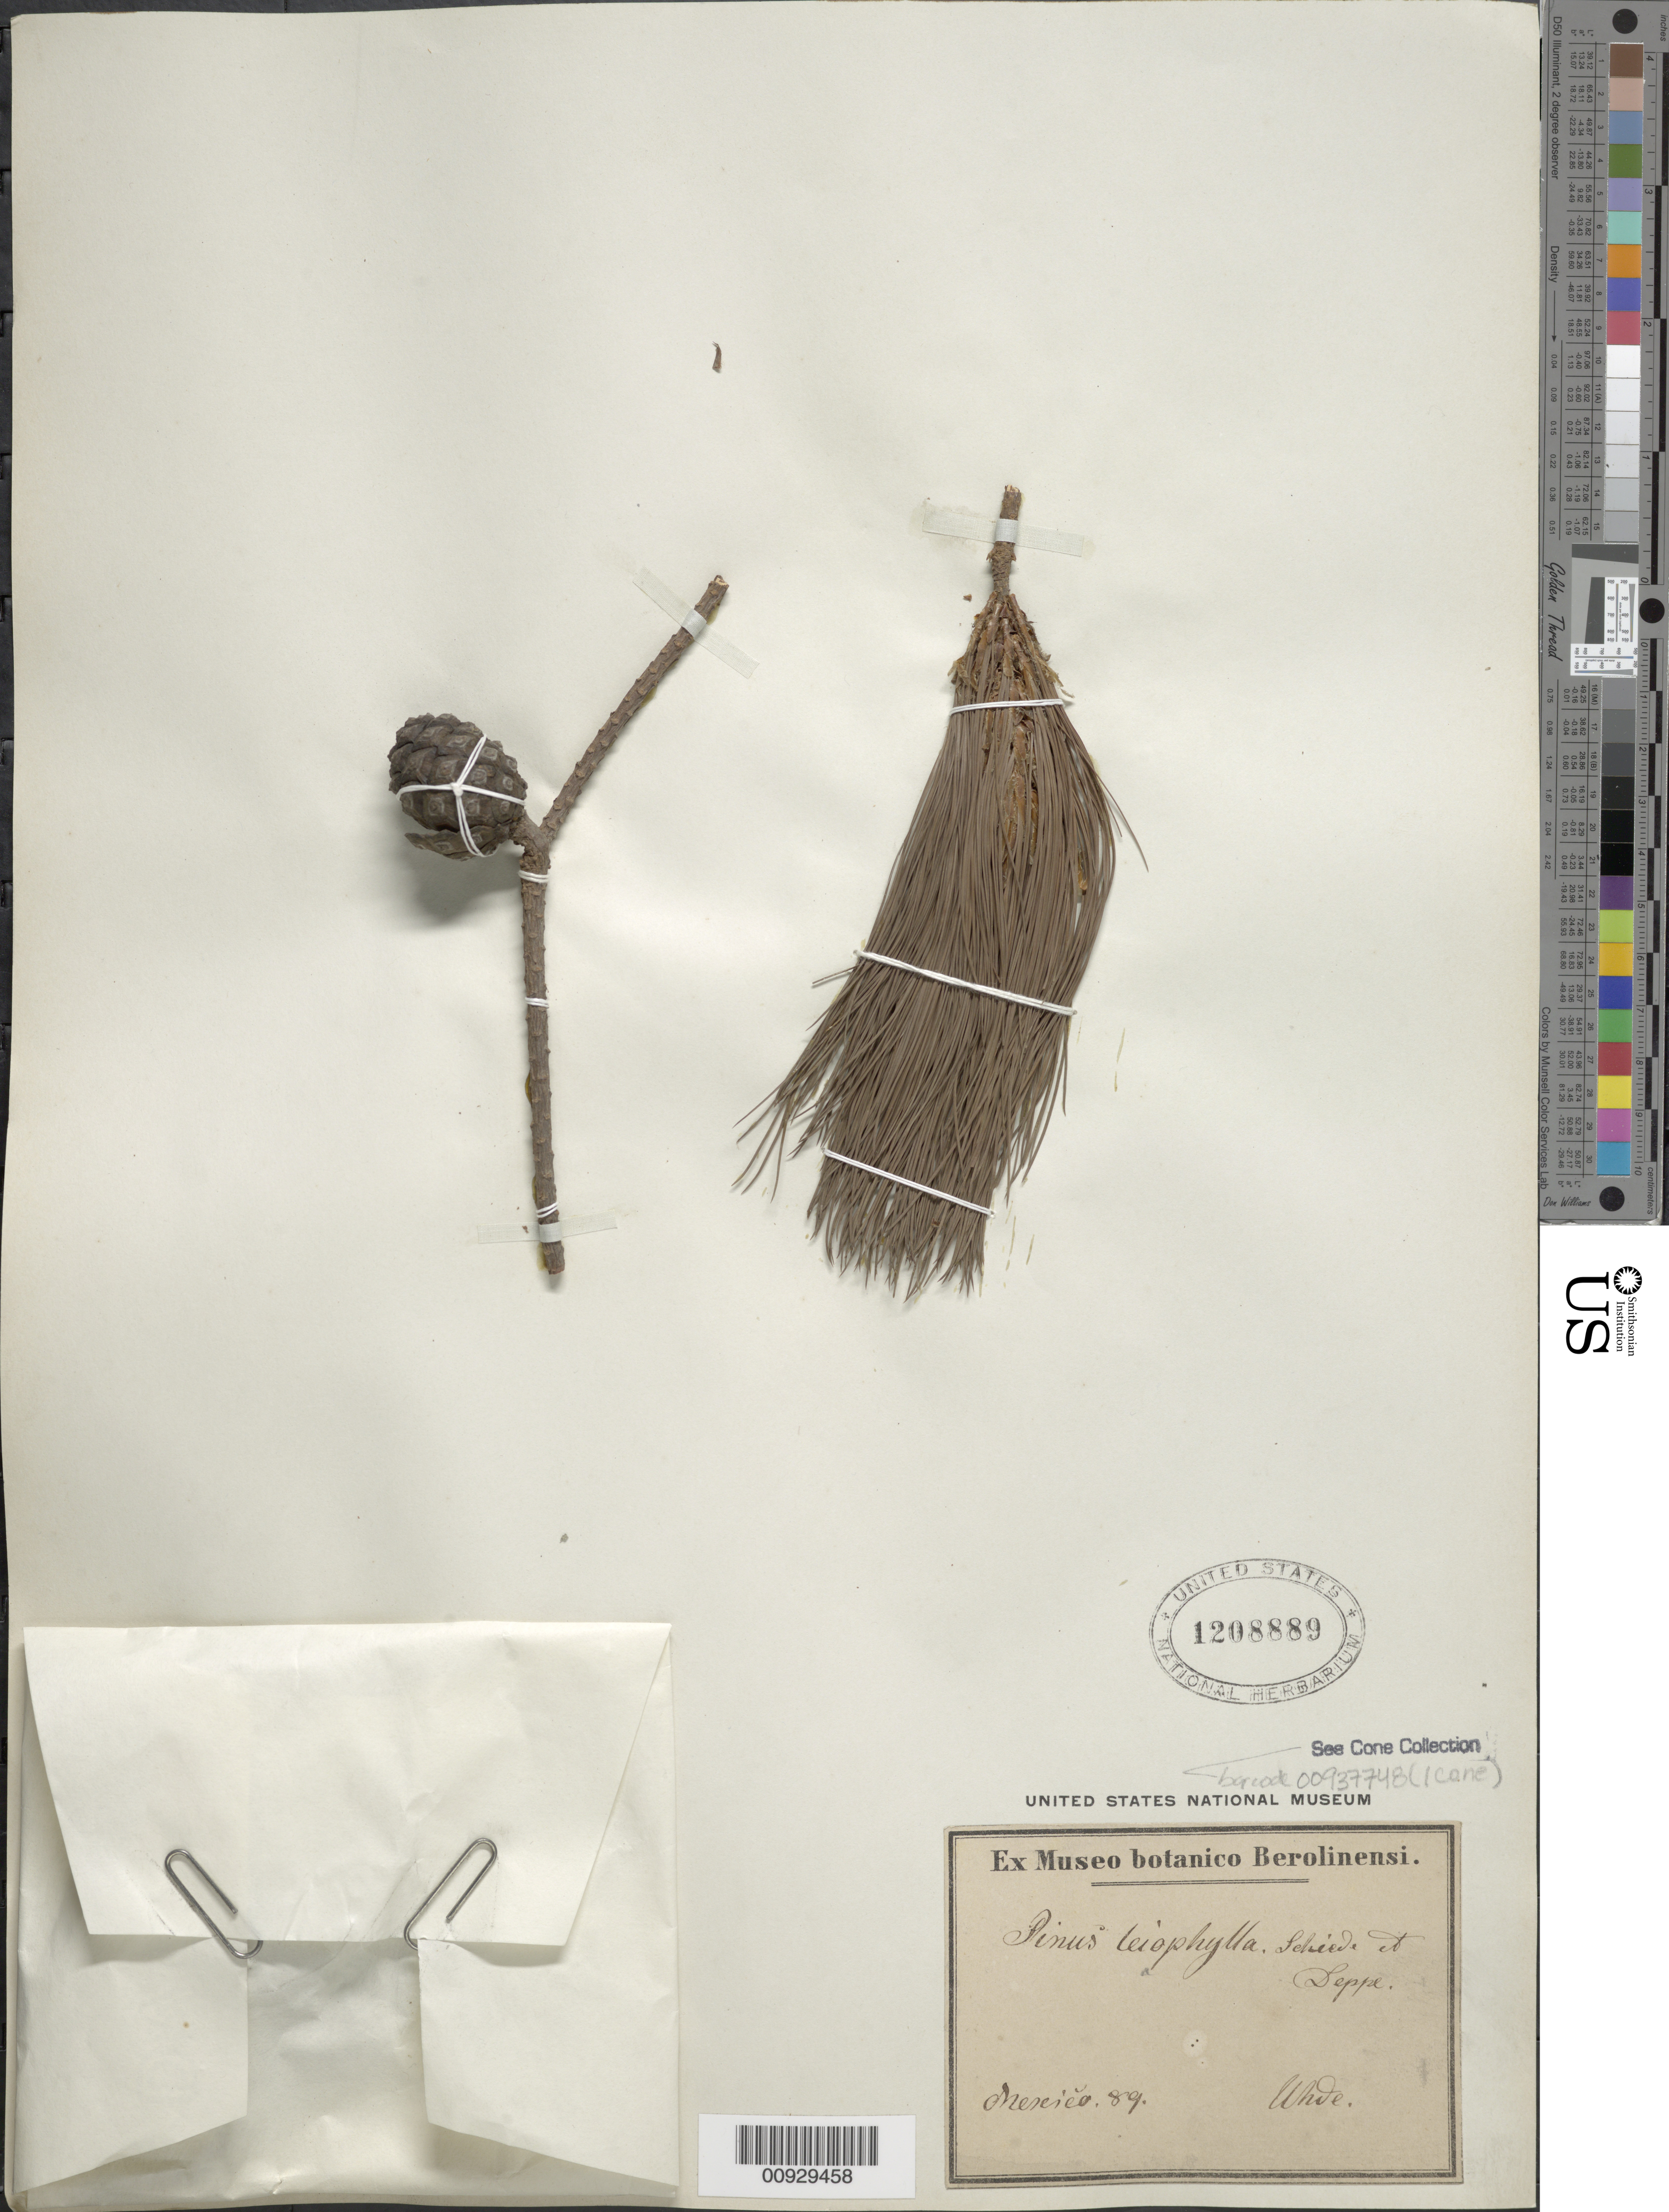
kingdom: Plantae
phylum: Tracheophyta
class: Pinopsida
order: Pinales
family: Pinaceae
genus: Pinus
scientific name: Pinus leiophylla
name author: Schiede ex Schltdl. & Cham.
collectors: C. A. Uhde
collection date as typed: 1889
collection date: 1889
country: Mexico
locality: Mexico.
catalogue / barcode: US 1208889